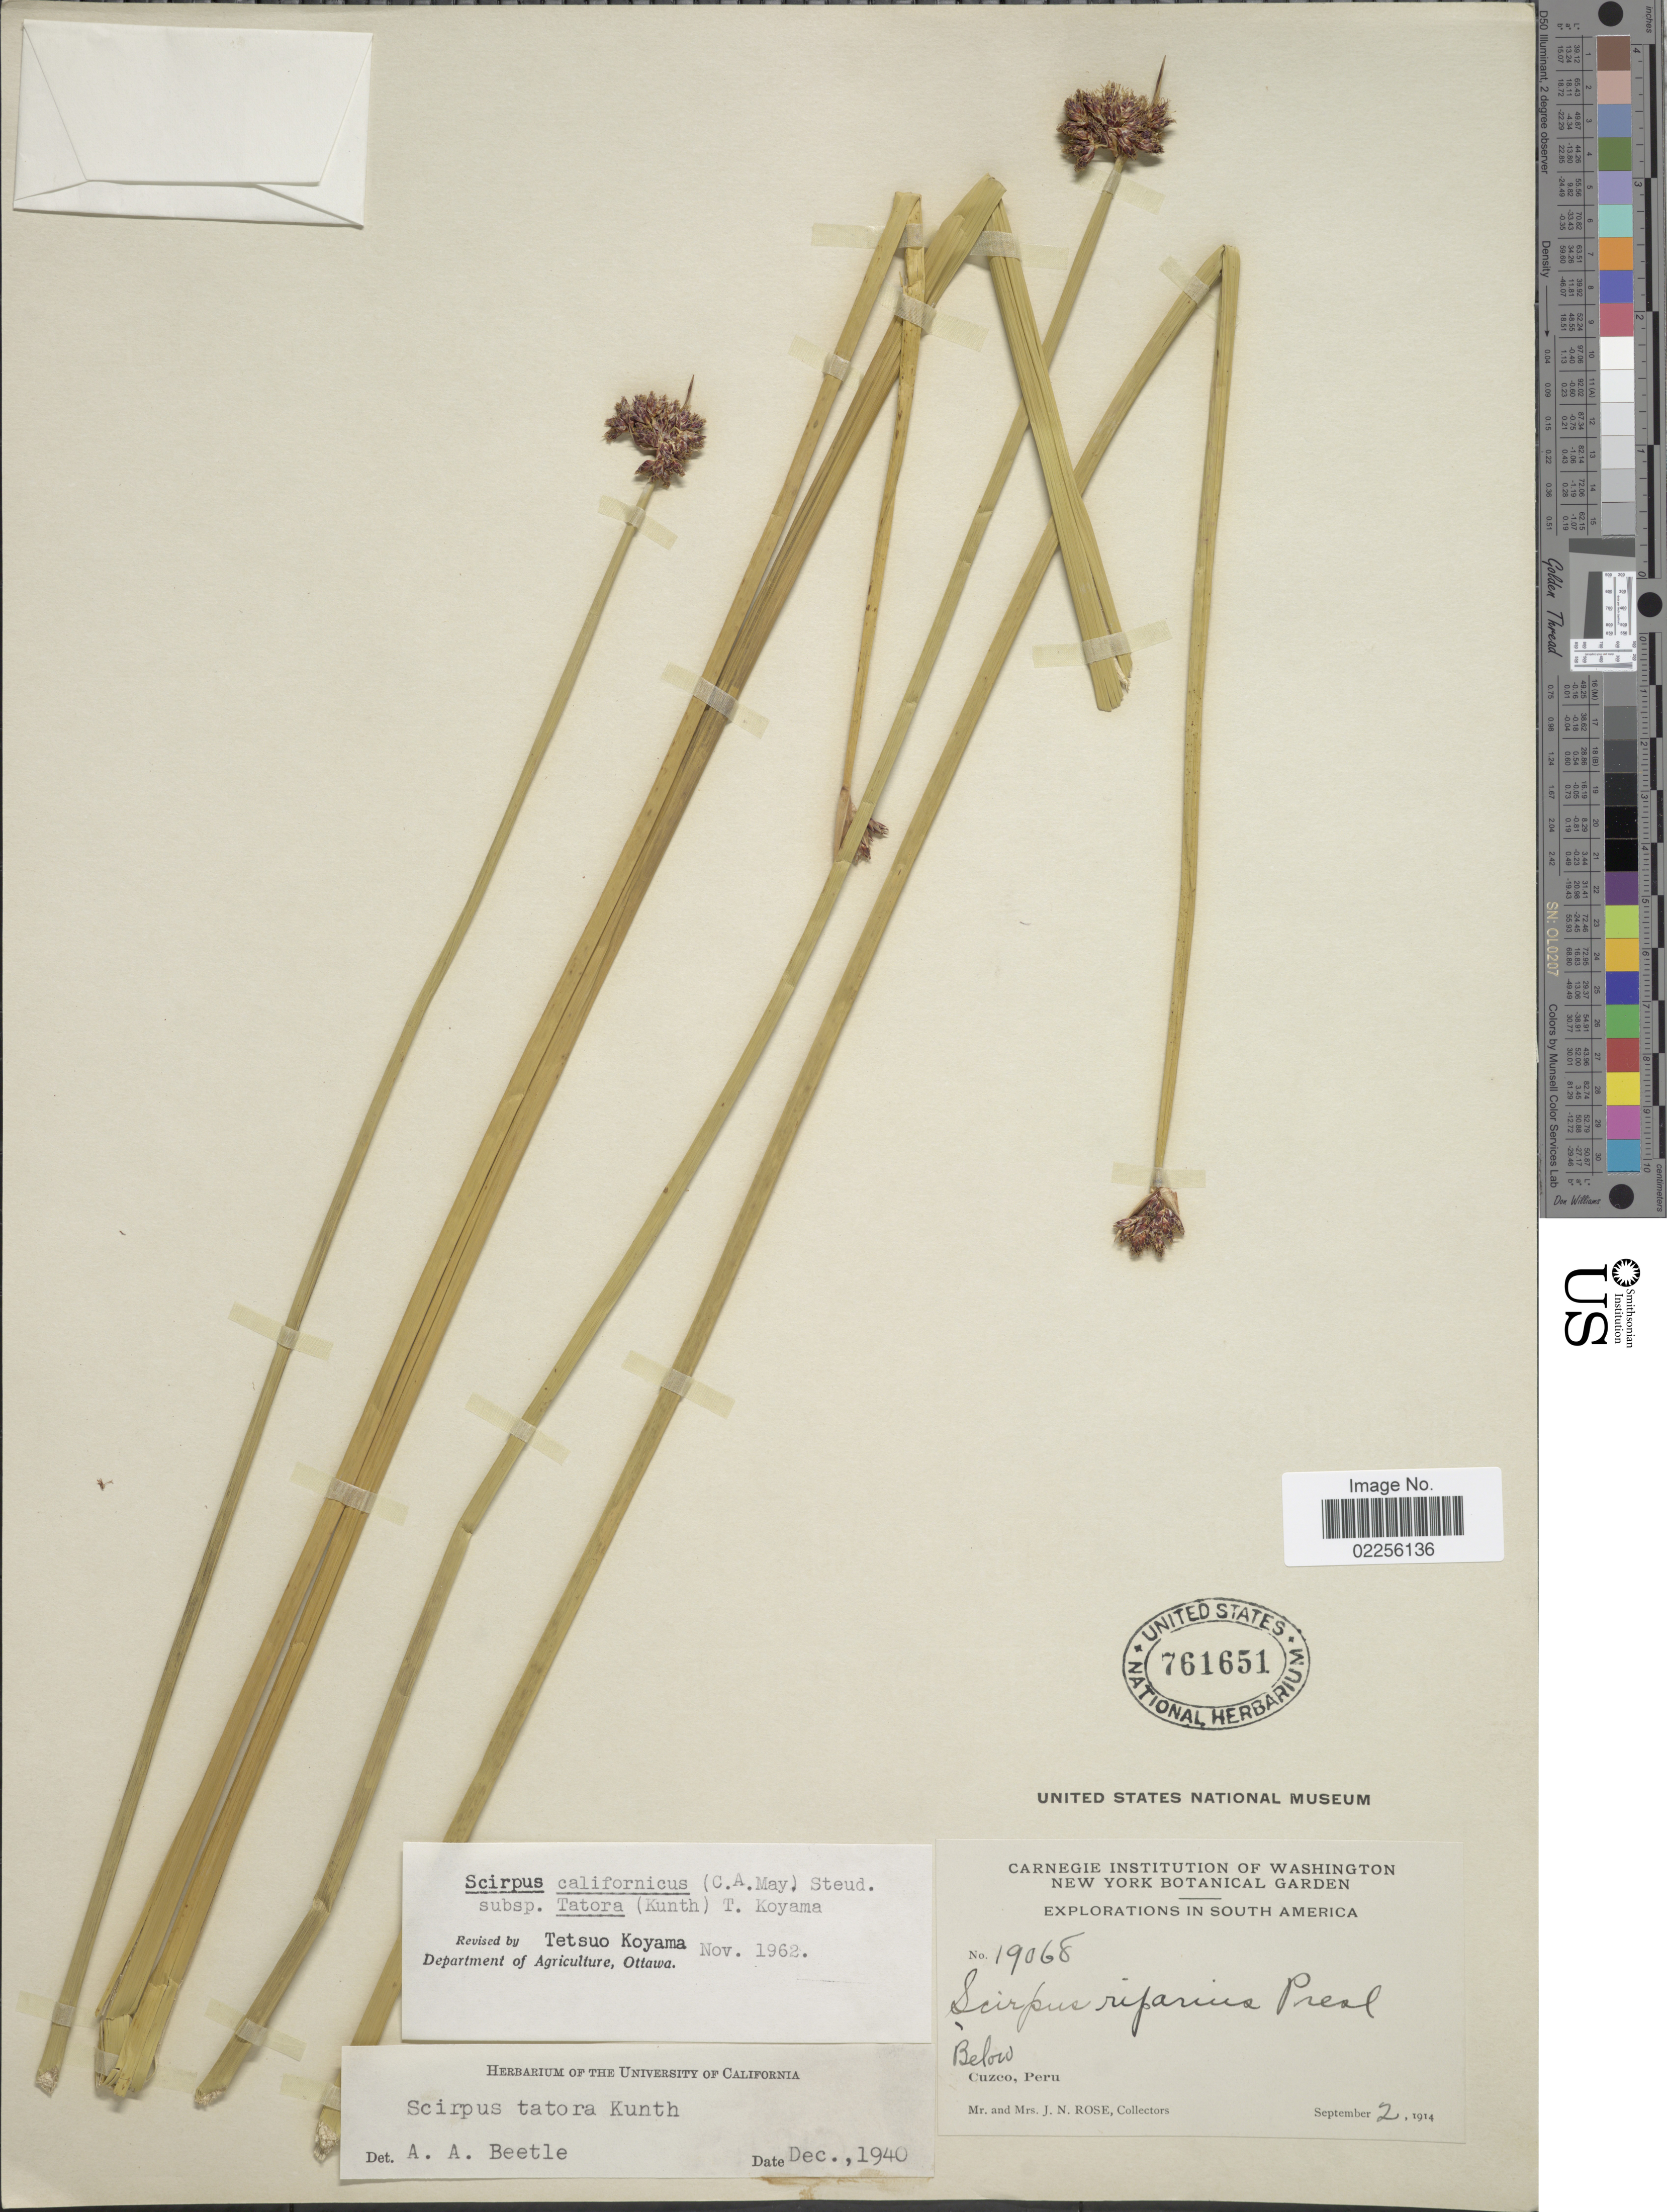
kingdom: Plantae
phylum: Tracheophyta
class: Liliopsida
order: Poales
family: Cyperaceae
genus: Schoenoplectus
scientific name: Schoenoplectus californicus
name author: (C.A. Mey.) Soják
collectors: J. N. Rose & L. B. Rose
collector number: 19068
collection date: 1914-09-02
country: Peru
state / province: Cusco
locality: Below Cuzco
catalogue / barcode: US 761651